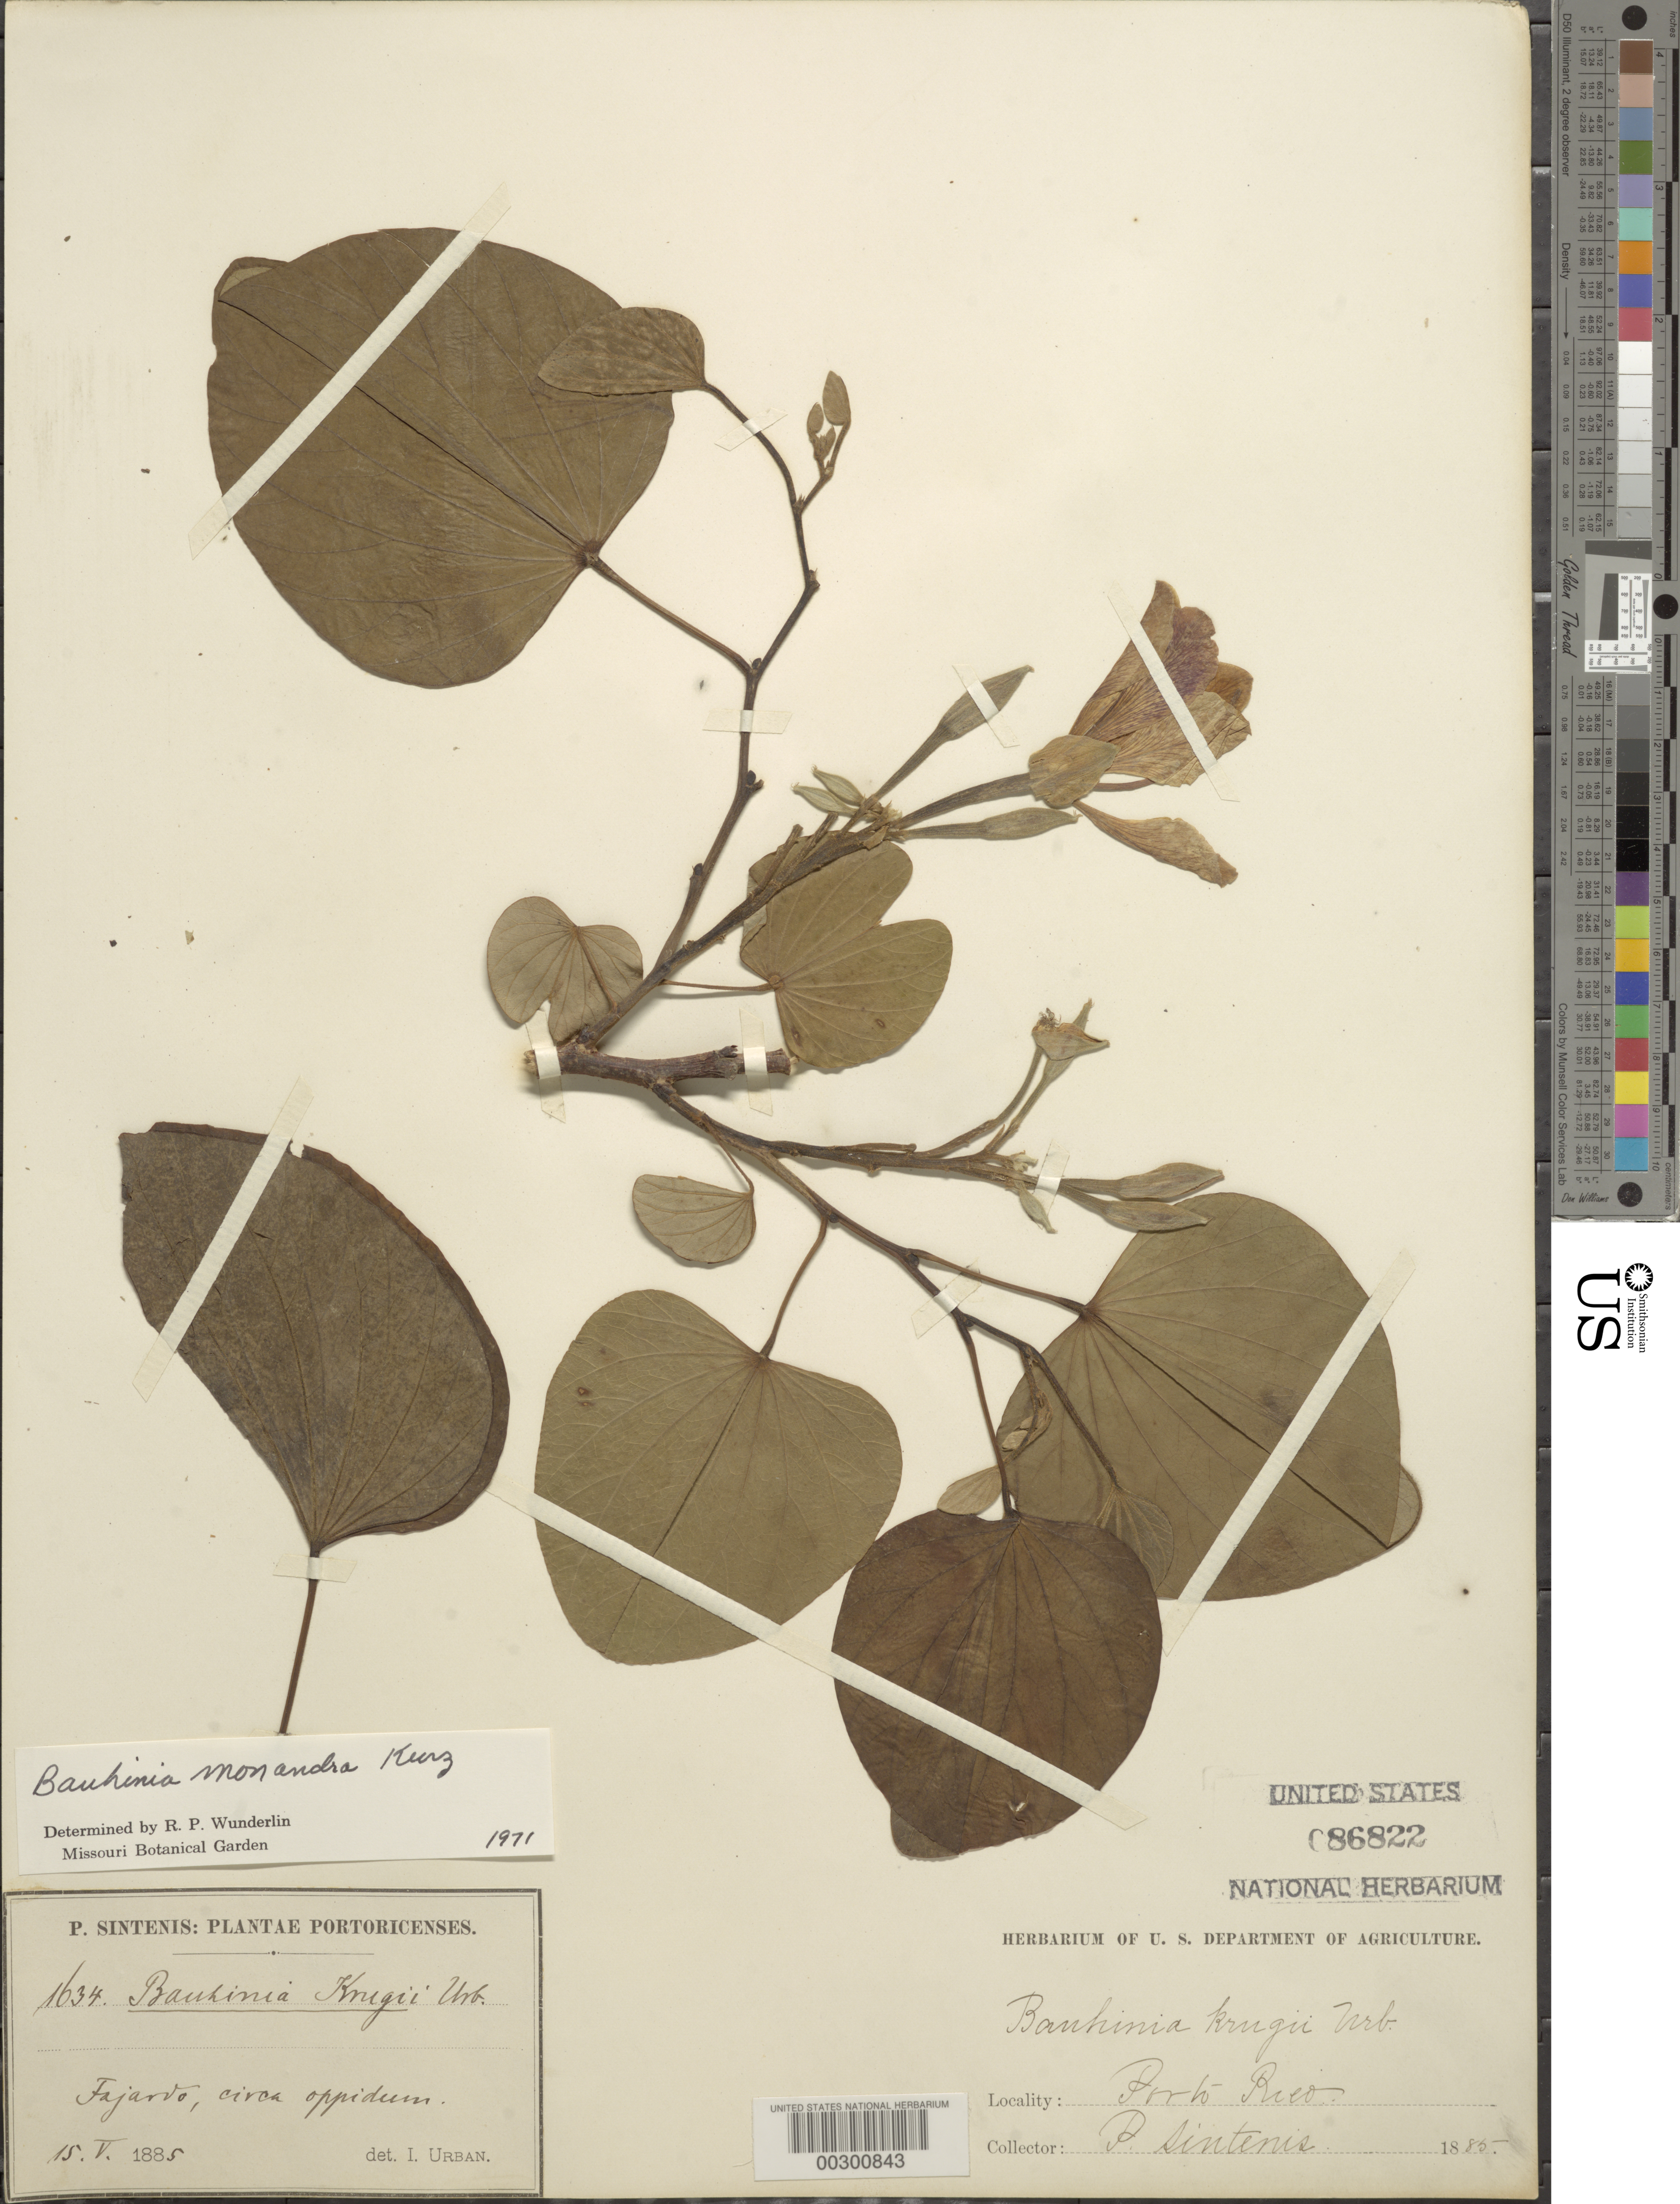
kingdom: Plantae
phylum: Tracheophyta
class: Magnoliopsida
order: Fabales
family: Fabaceae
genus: Bauhinia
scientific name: Bauhinia monandra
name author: Kurz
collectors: P. Sintenis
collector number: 1634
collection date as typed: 15 May 1885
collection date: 1885-05-15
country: Puerto Rico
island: Greater Antilles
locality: Fajardo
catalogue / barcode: US 86822